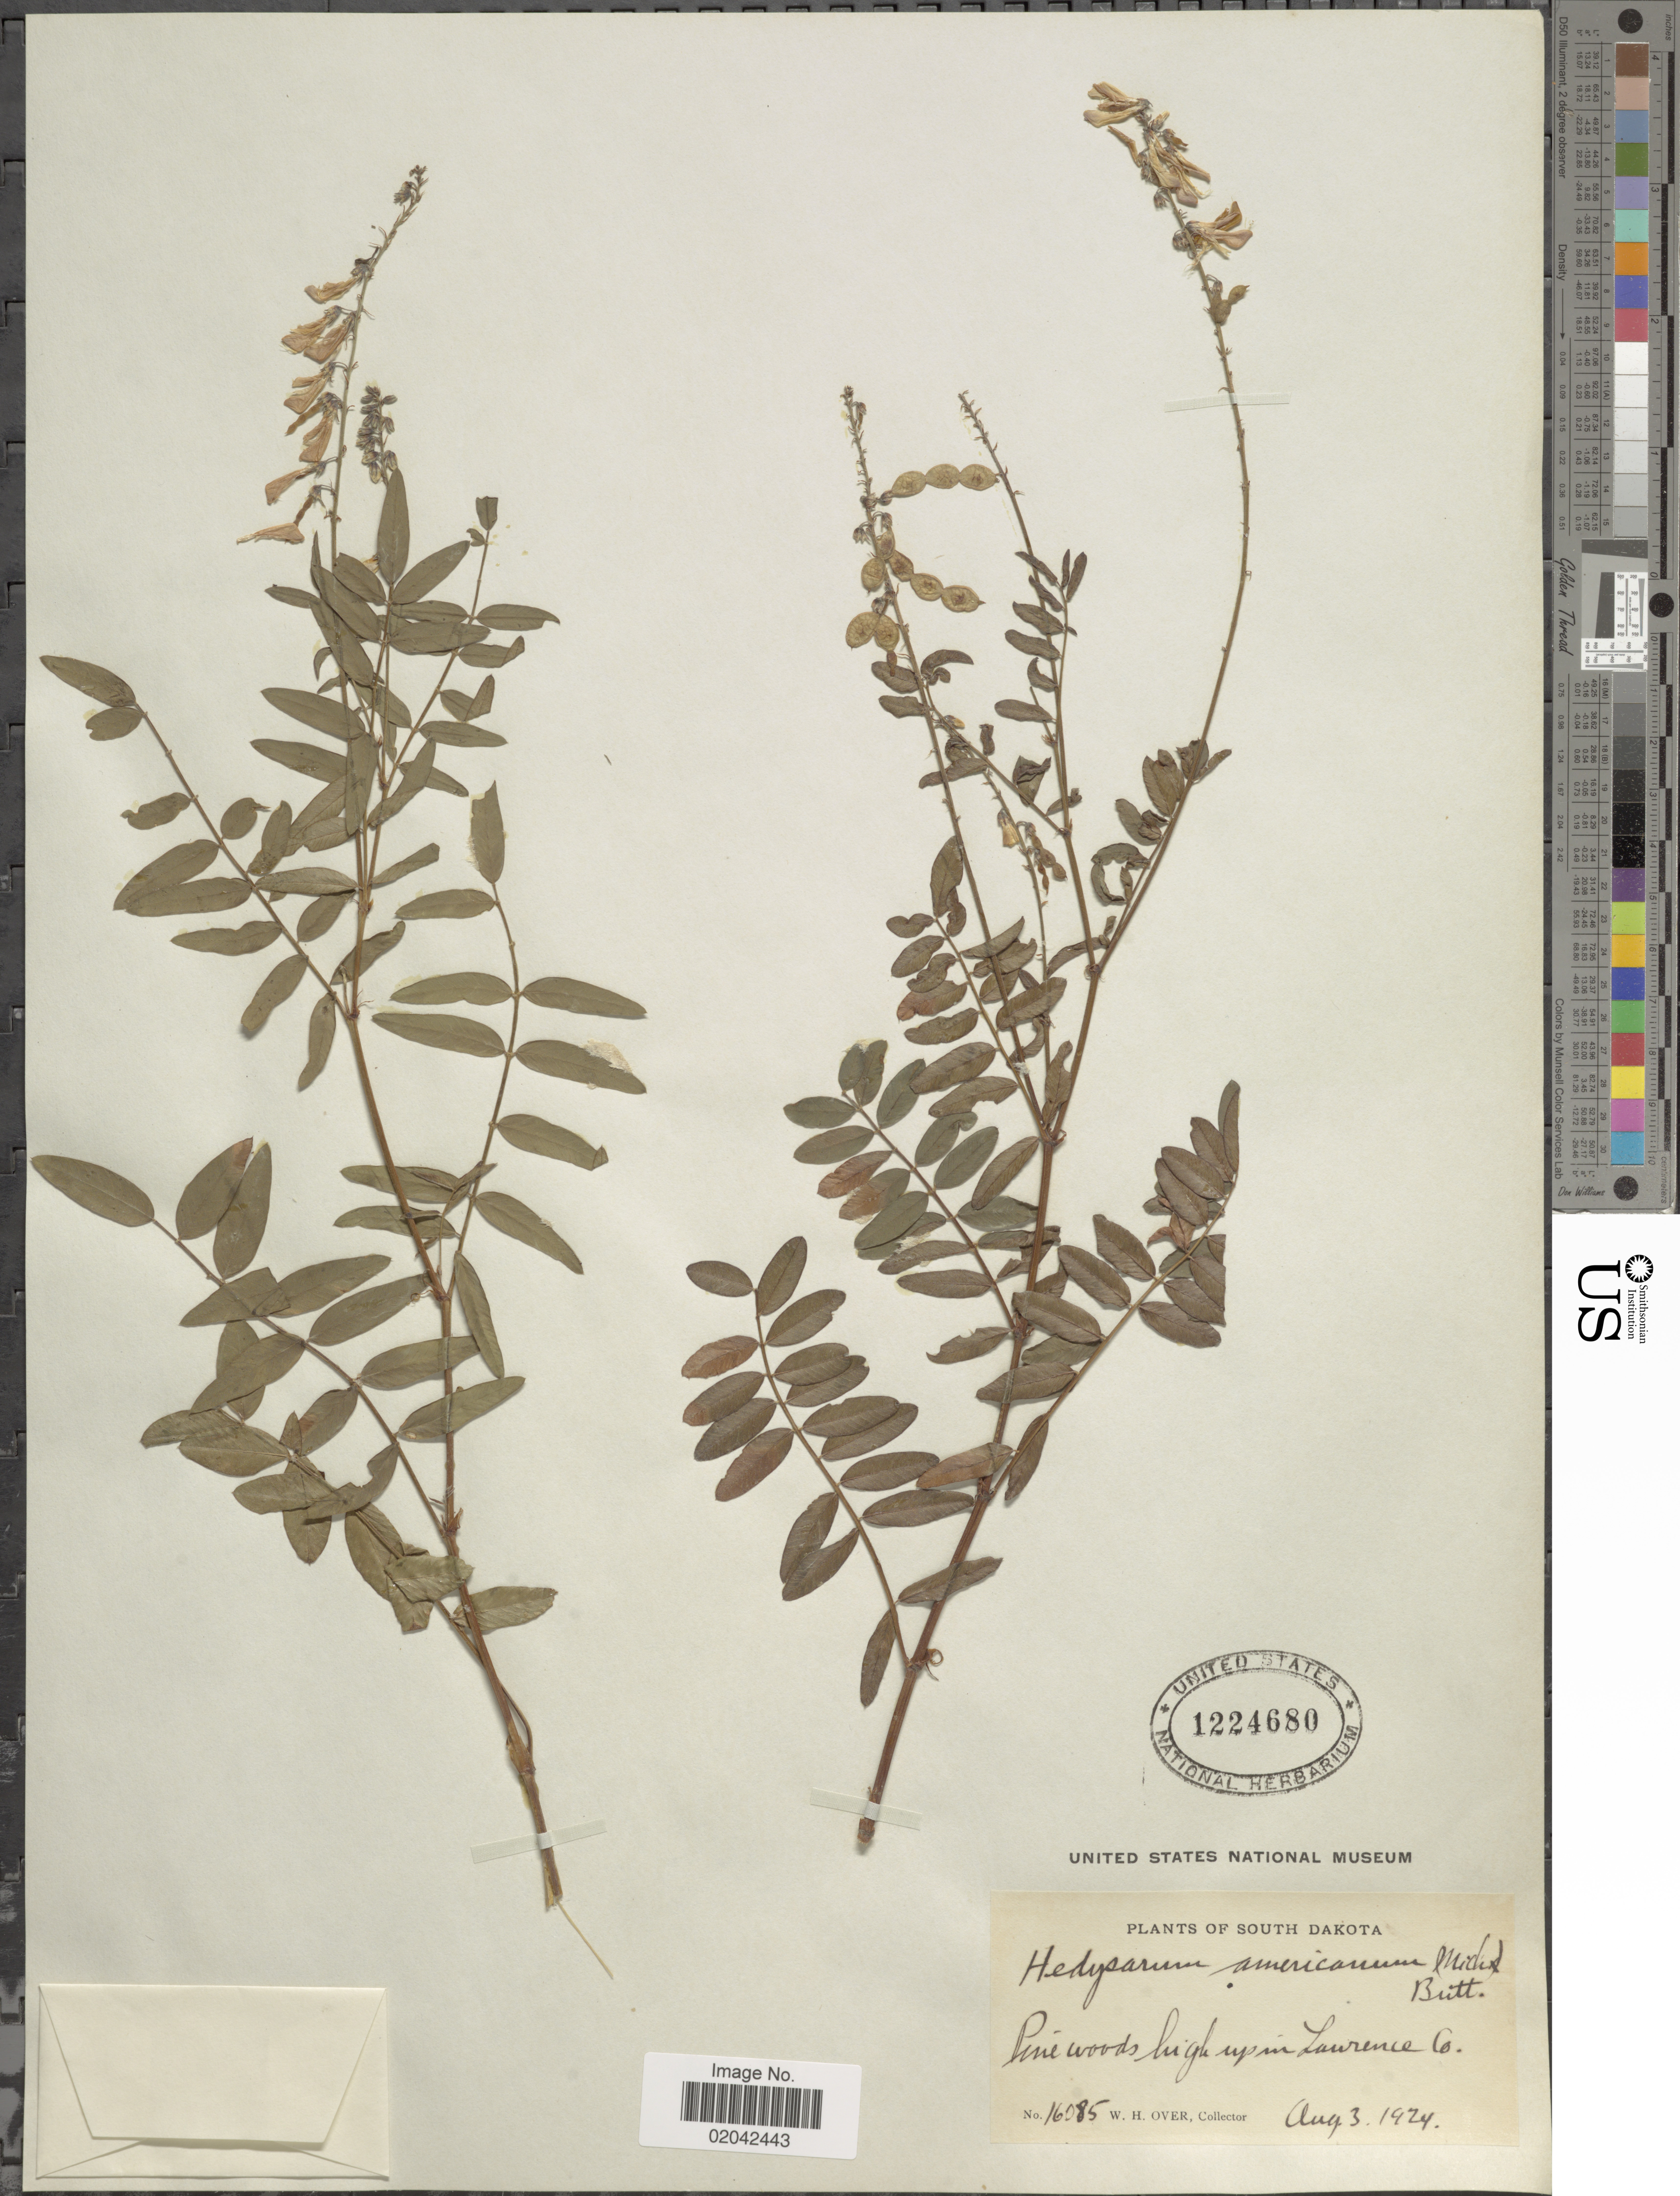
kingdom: Plantae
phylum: Tracheophyta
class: Magnoliopsida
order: Fabales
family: Fabaceae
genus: Hedysarum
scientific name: Hedysarum alpinum var. americanum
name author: Michx. ex Pursh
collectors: W. Over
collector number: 16085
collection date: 1924-08-03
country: United States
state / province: South Dakota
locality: Pine woods high up in Laurence Co.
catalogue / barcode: US 1224680